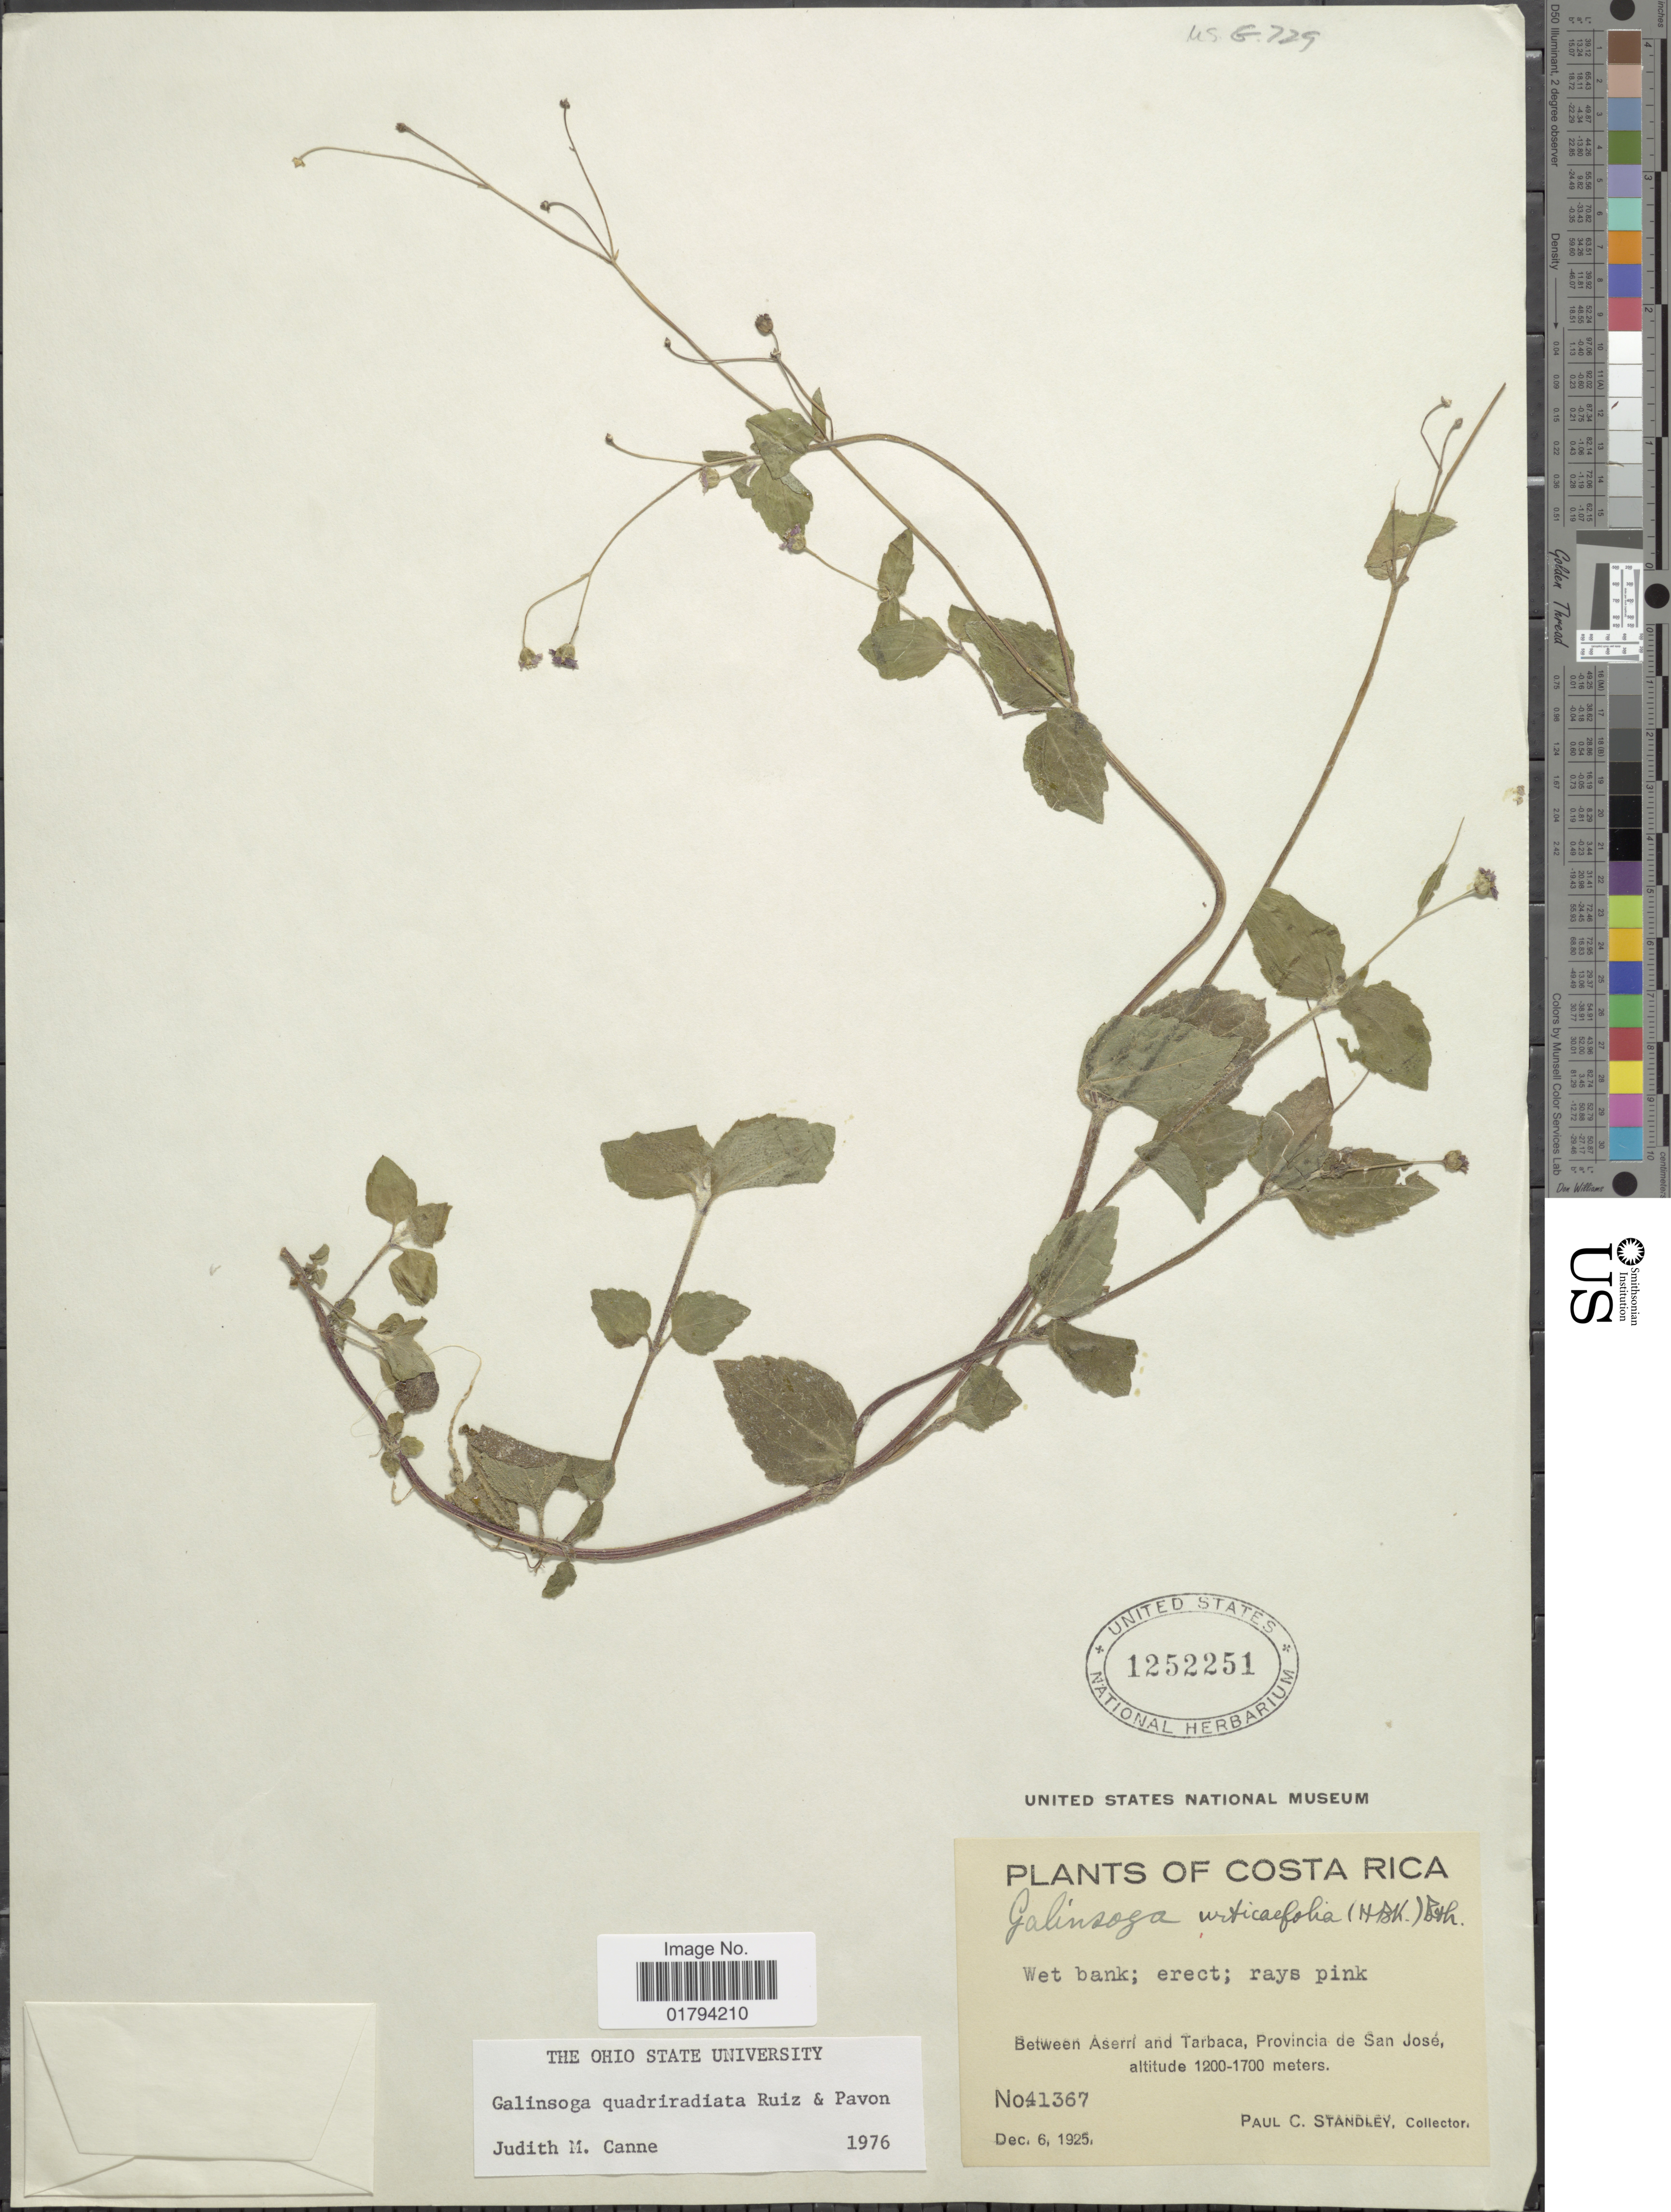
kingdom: Plantae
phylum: Tracheophyta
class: Magnoliopsida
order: Asterales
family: Asteraceae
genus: Galinsoga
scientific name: Galinsoga quadriradiata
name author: Ruiz & Pav.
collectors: P. C. Standley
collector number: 41367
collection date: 1925-12-06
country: Costa Rica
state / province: San José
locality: Between Aserri and Tarbaca.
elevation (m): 1200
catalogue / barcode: US 1252251